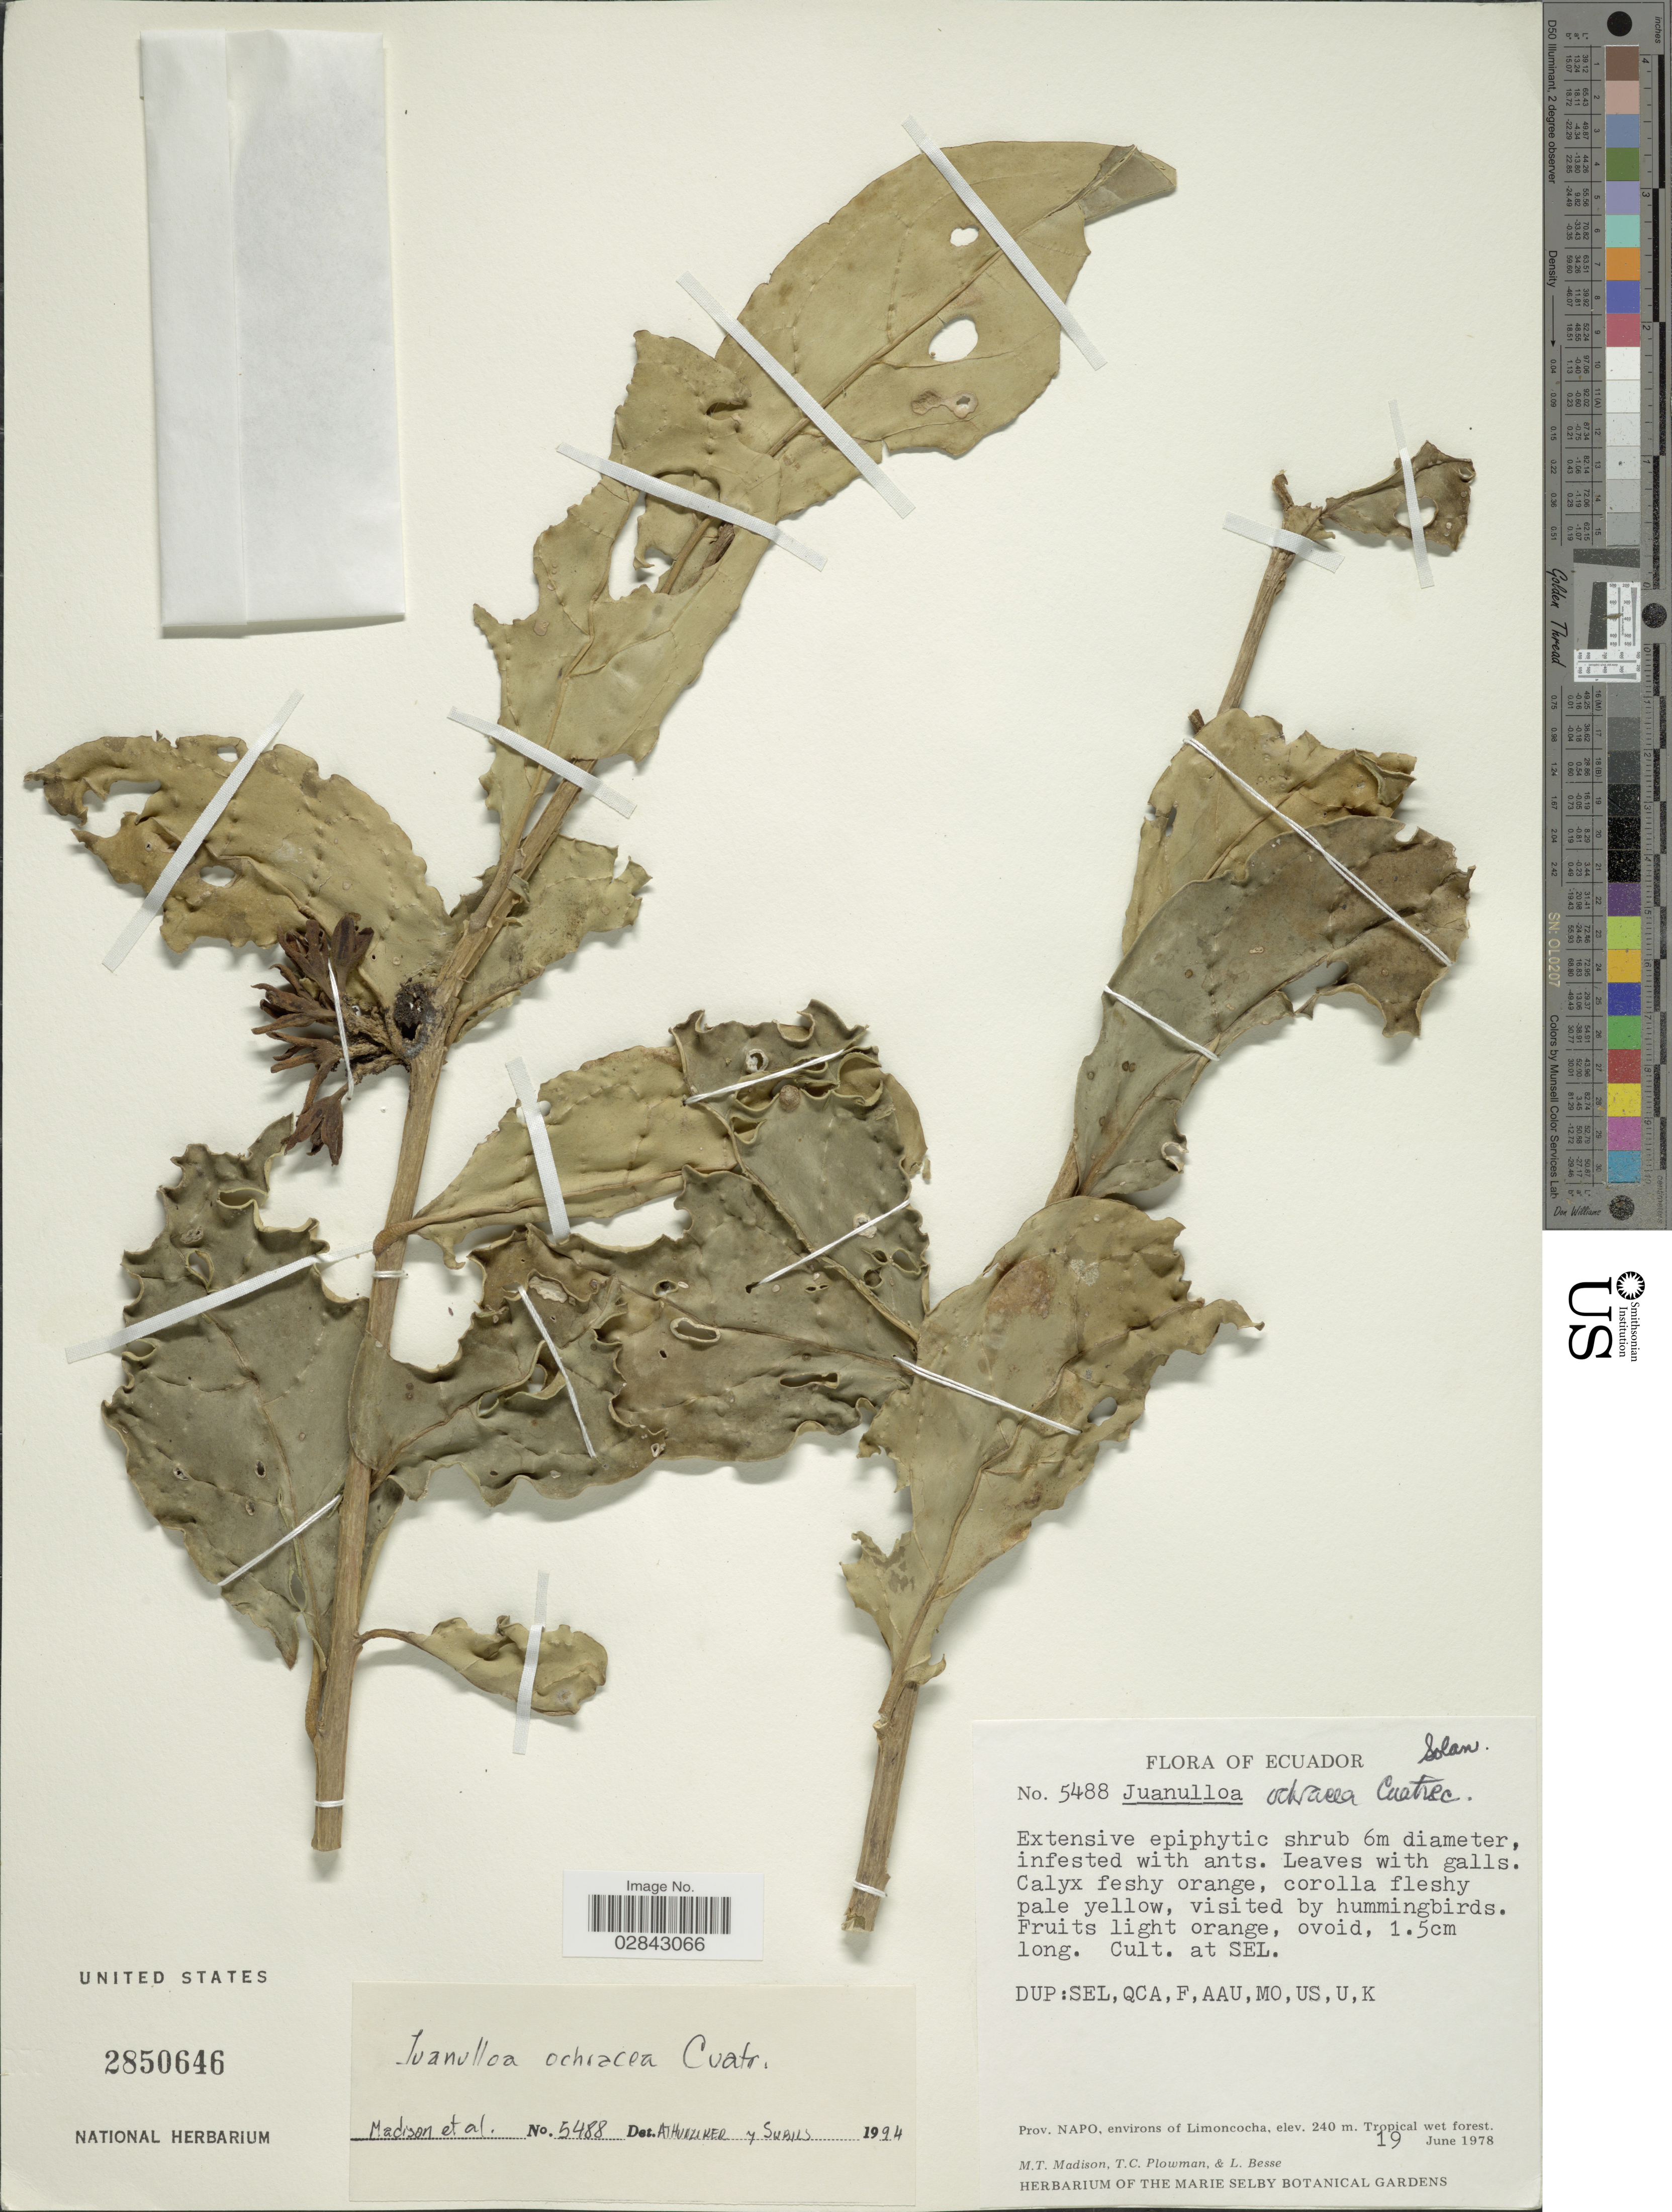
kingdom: Plantae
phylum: Tracheophyta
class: Magnoliopsida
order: Solanales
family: Solanaceae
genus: Juanulloa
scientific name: Juanulloa ochracea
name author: Cuatrec.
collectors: M. T. Madison, T. Plowman & L. Besse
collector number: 5488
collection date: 1978-06-19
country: Ecuador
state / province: Napo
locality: SEL. environs of Limoncocha.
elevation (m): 240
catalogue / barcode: US 2850646